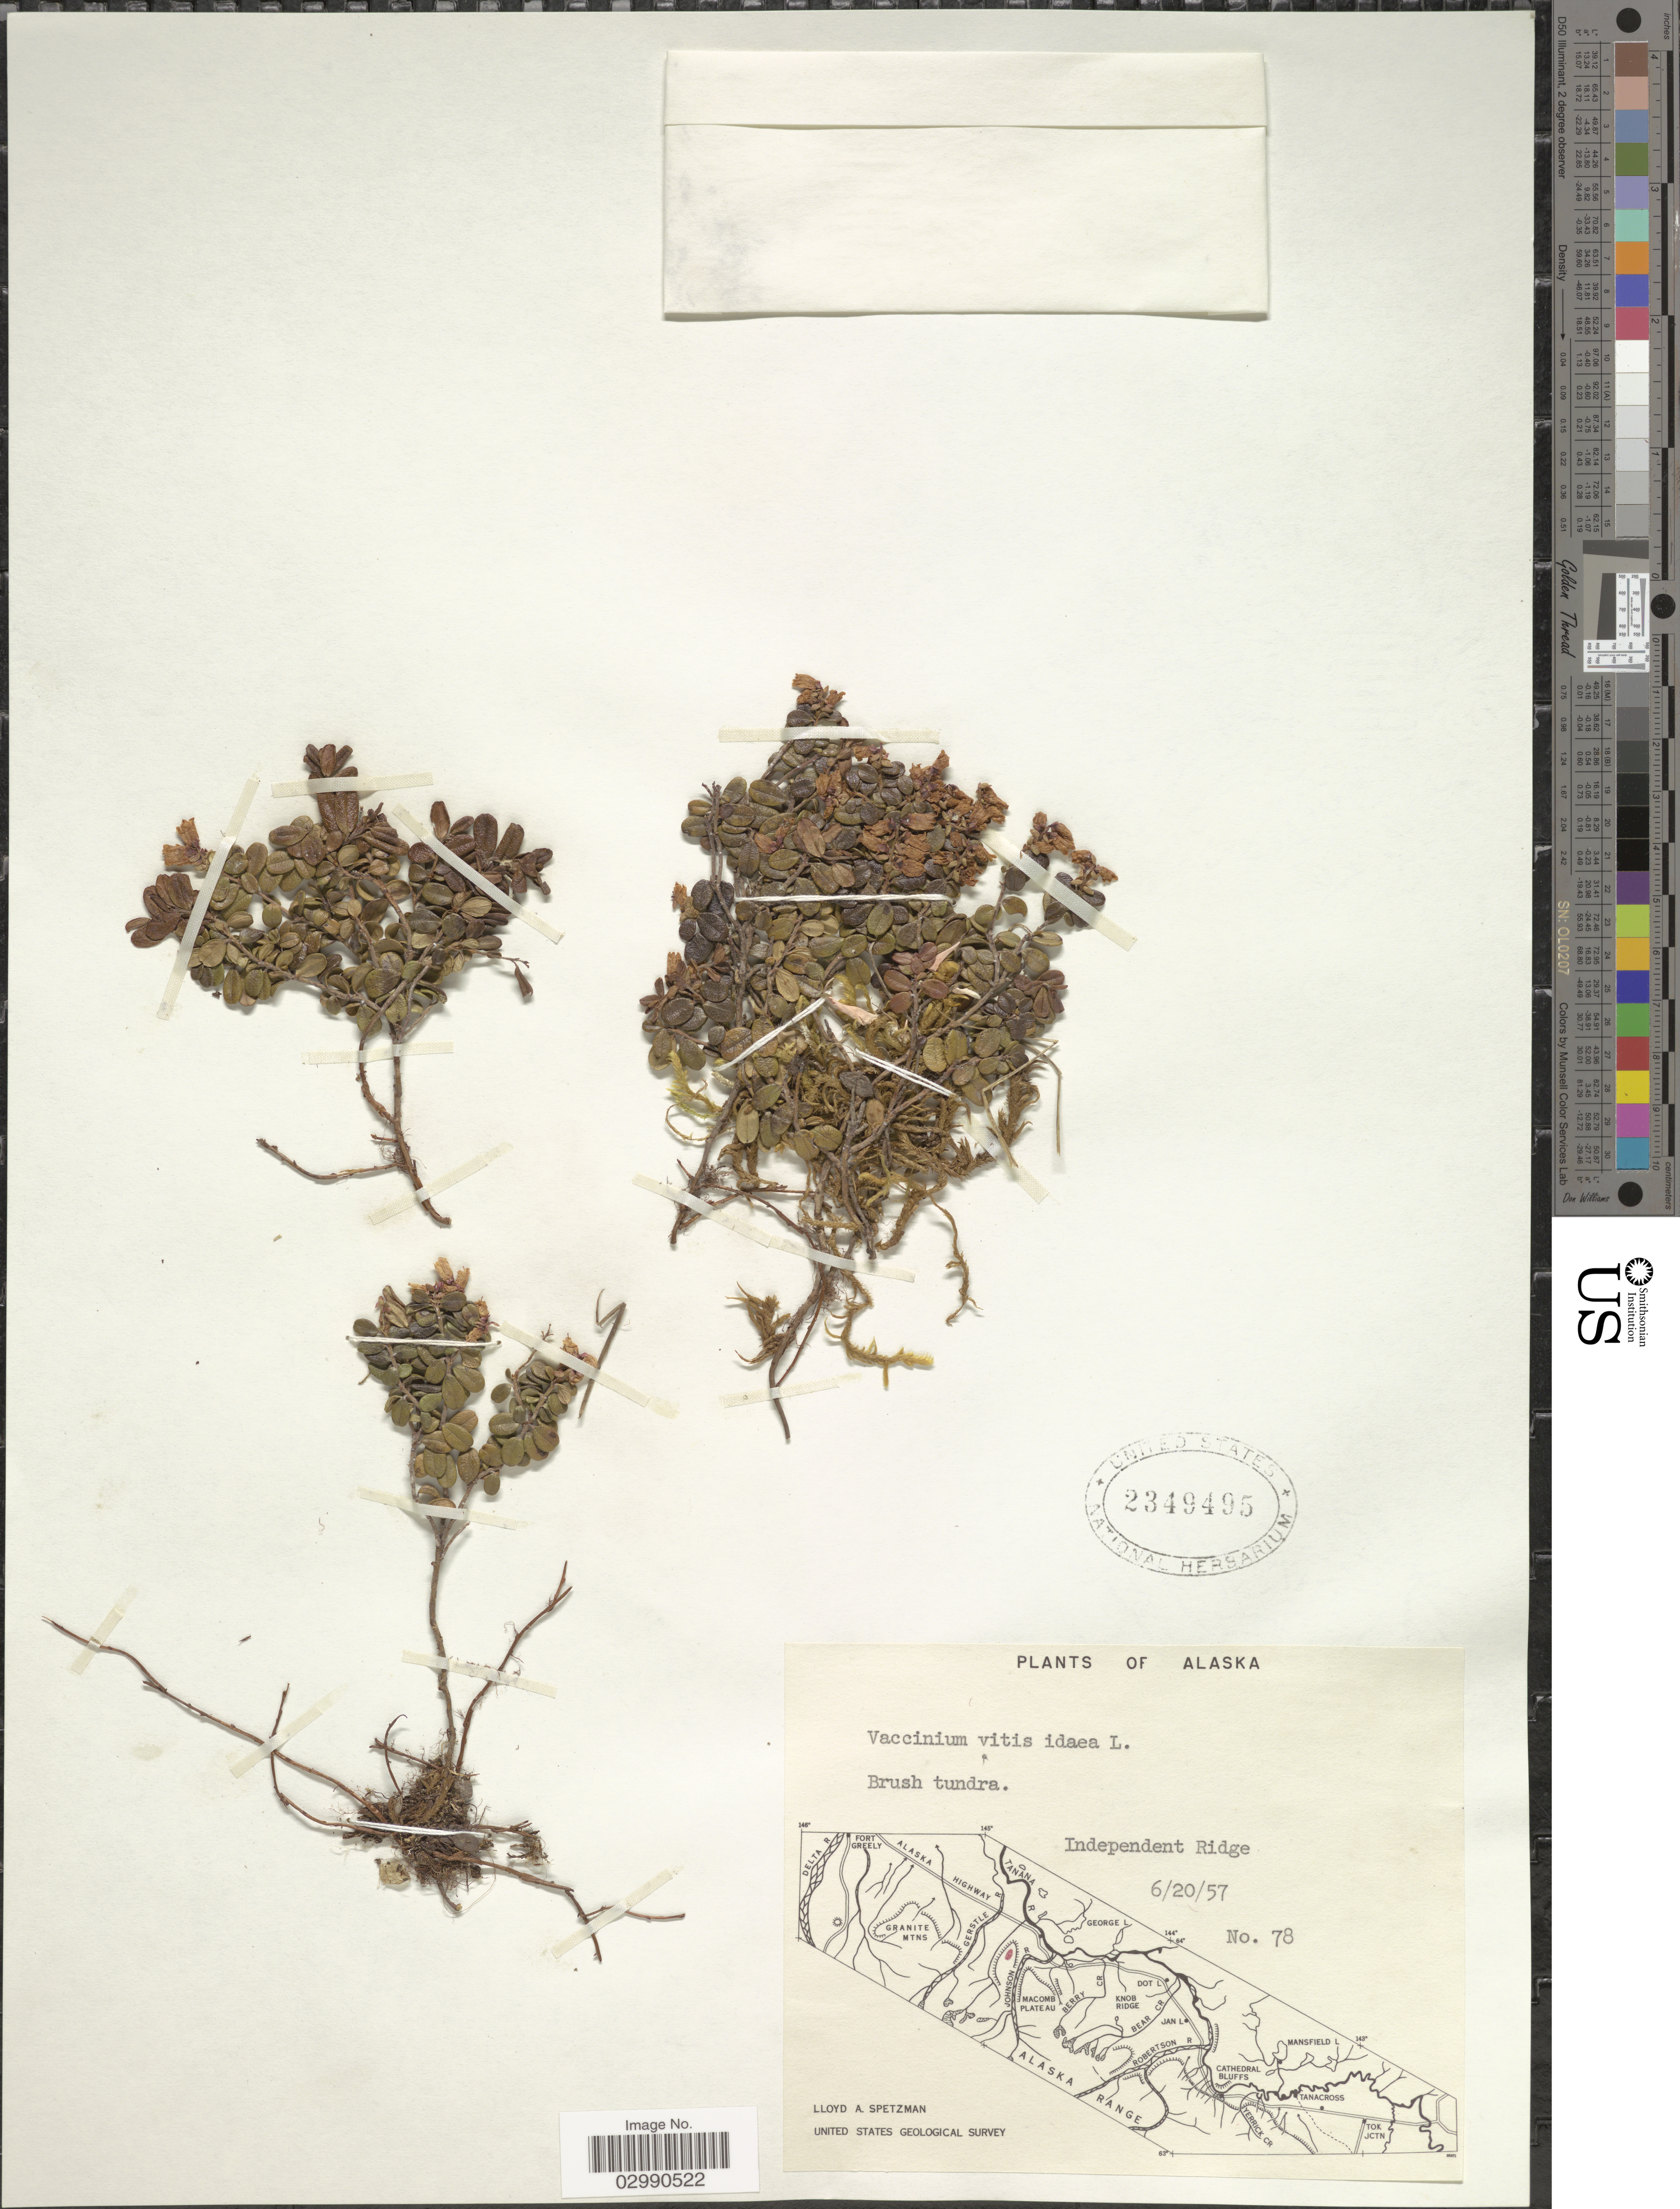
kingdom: Plantae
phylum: Tracheophyta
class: Magnoliopsida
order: Ericales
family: Ericaceae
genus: Vaccinium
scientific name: Vaccinium vitis-idaea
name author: L.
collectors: L. Spetzman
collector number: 78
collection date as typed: Transcribed d/m/y: 20/6/57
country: United States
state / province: Alaska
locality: Independent Ridge.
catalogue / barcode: US 2349495